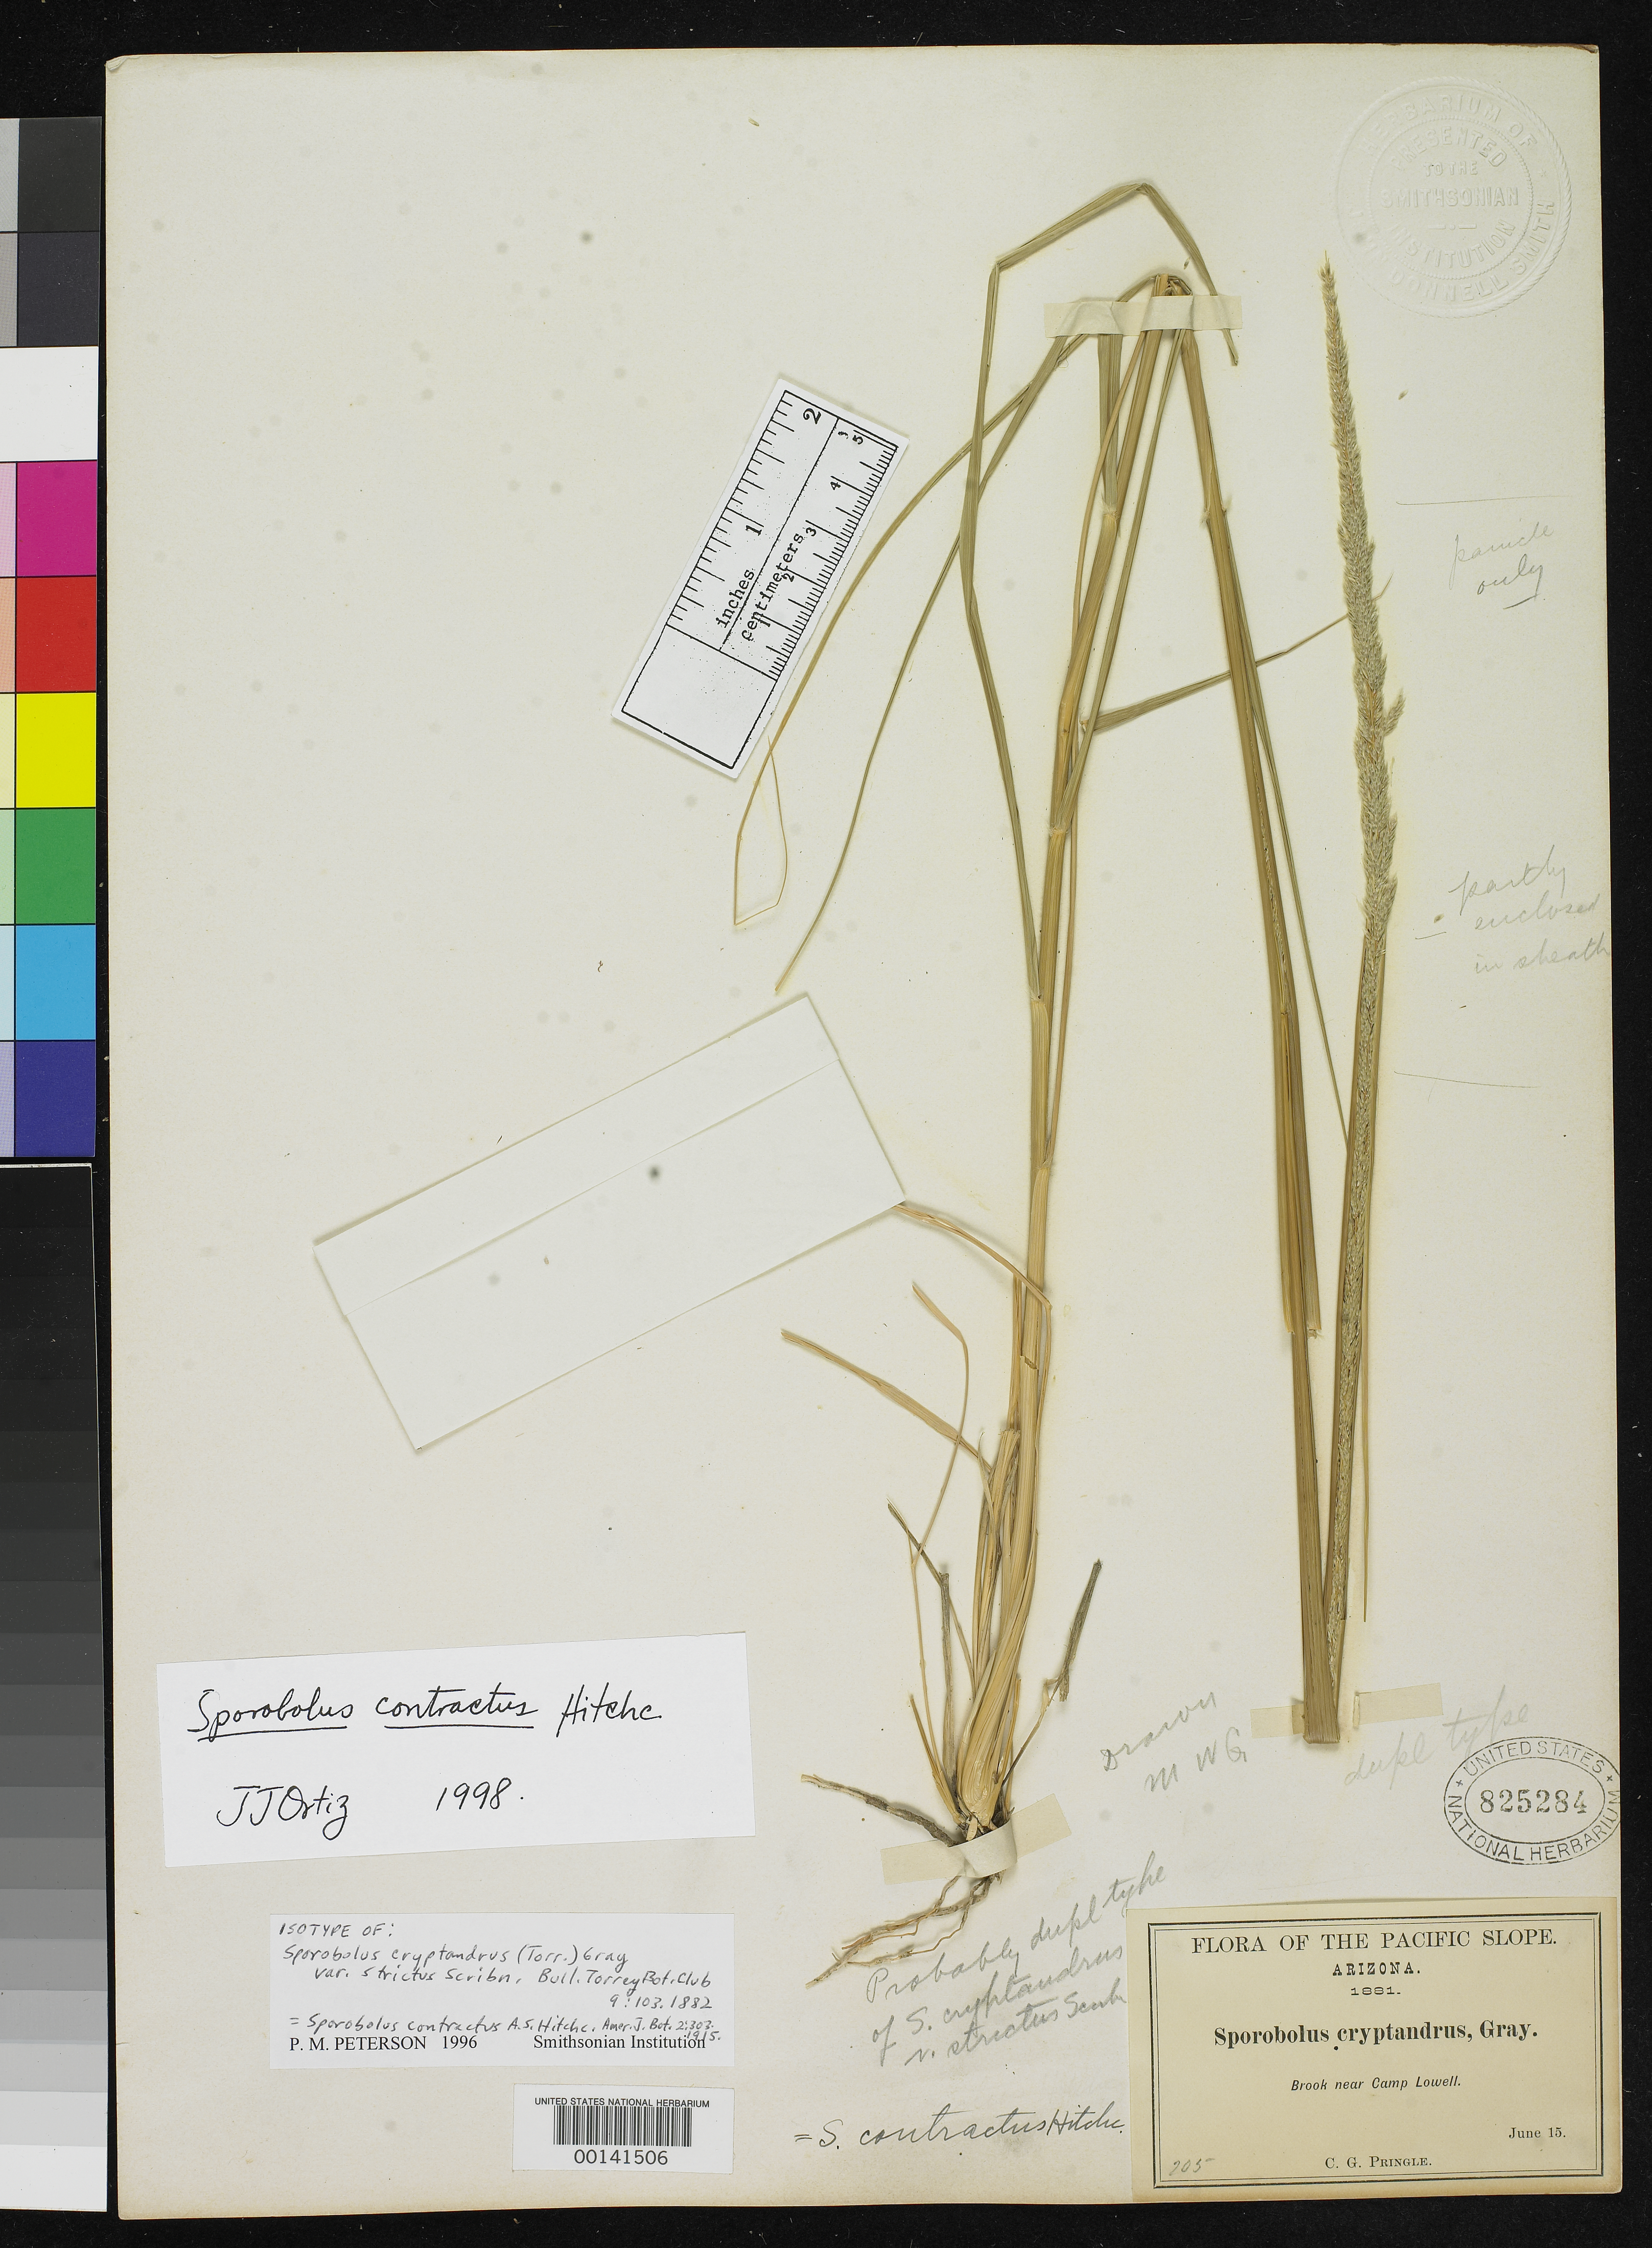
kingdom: Plantae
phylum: Tracheophyta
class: Liliopsida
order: Poales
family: Poaceae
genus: Sporobolus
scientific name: Sporobolus cryptandrus var. strictus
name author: Scribn.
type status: Isotype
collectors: C. G. Pringle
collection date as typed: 15 Jun 1881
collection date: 1881-06-15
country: United States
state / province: Arizona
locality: Brook near Camp Lowell.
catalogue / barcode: US 825284